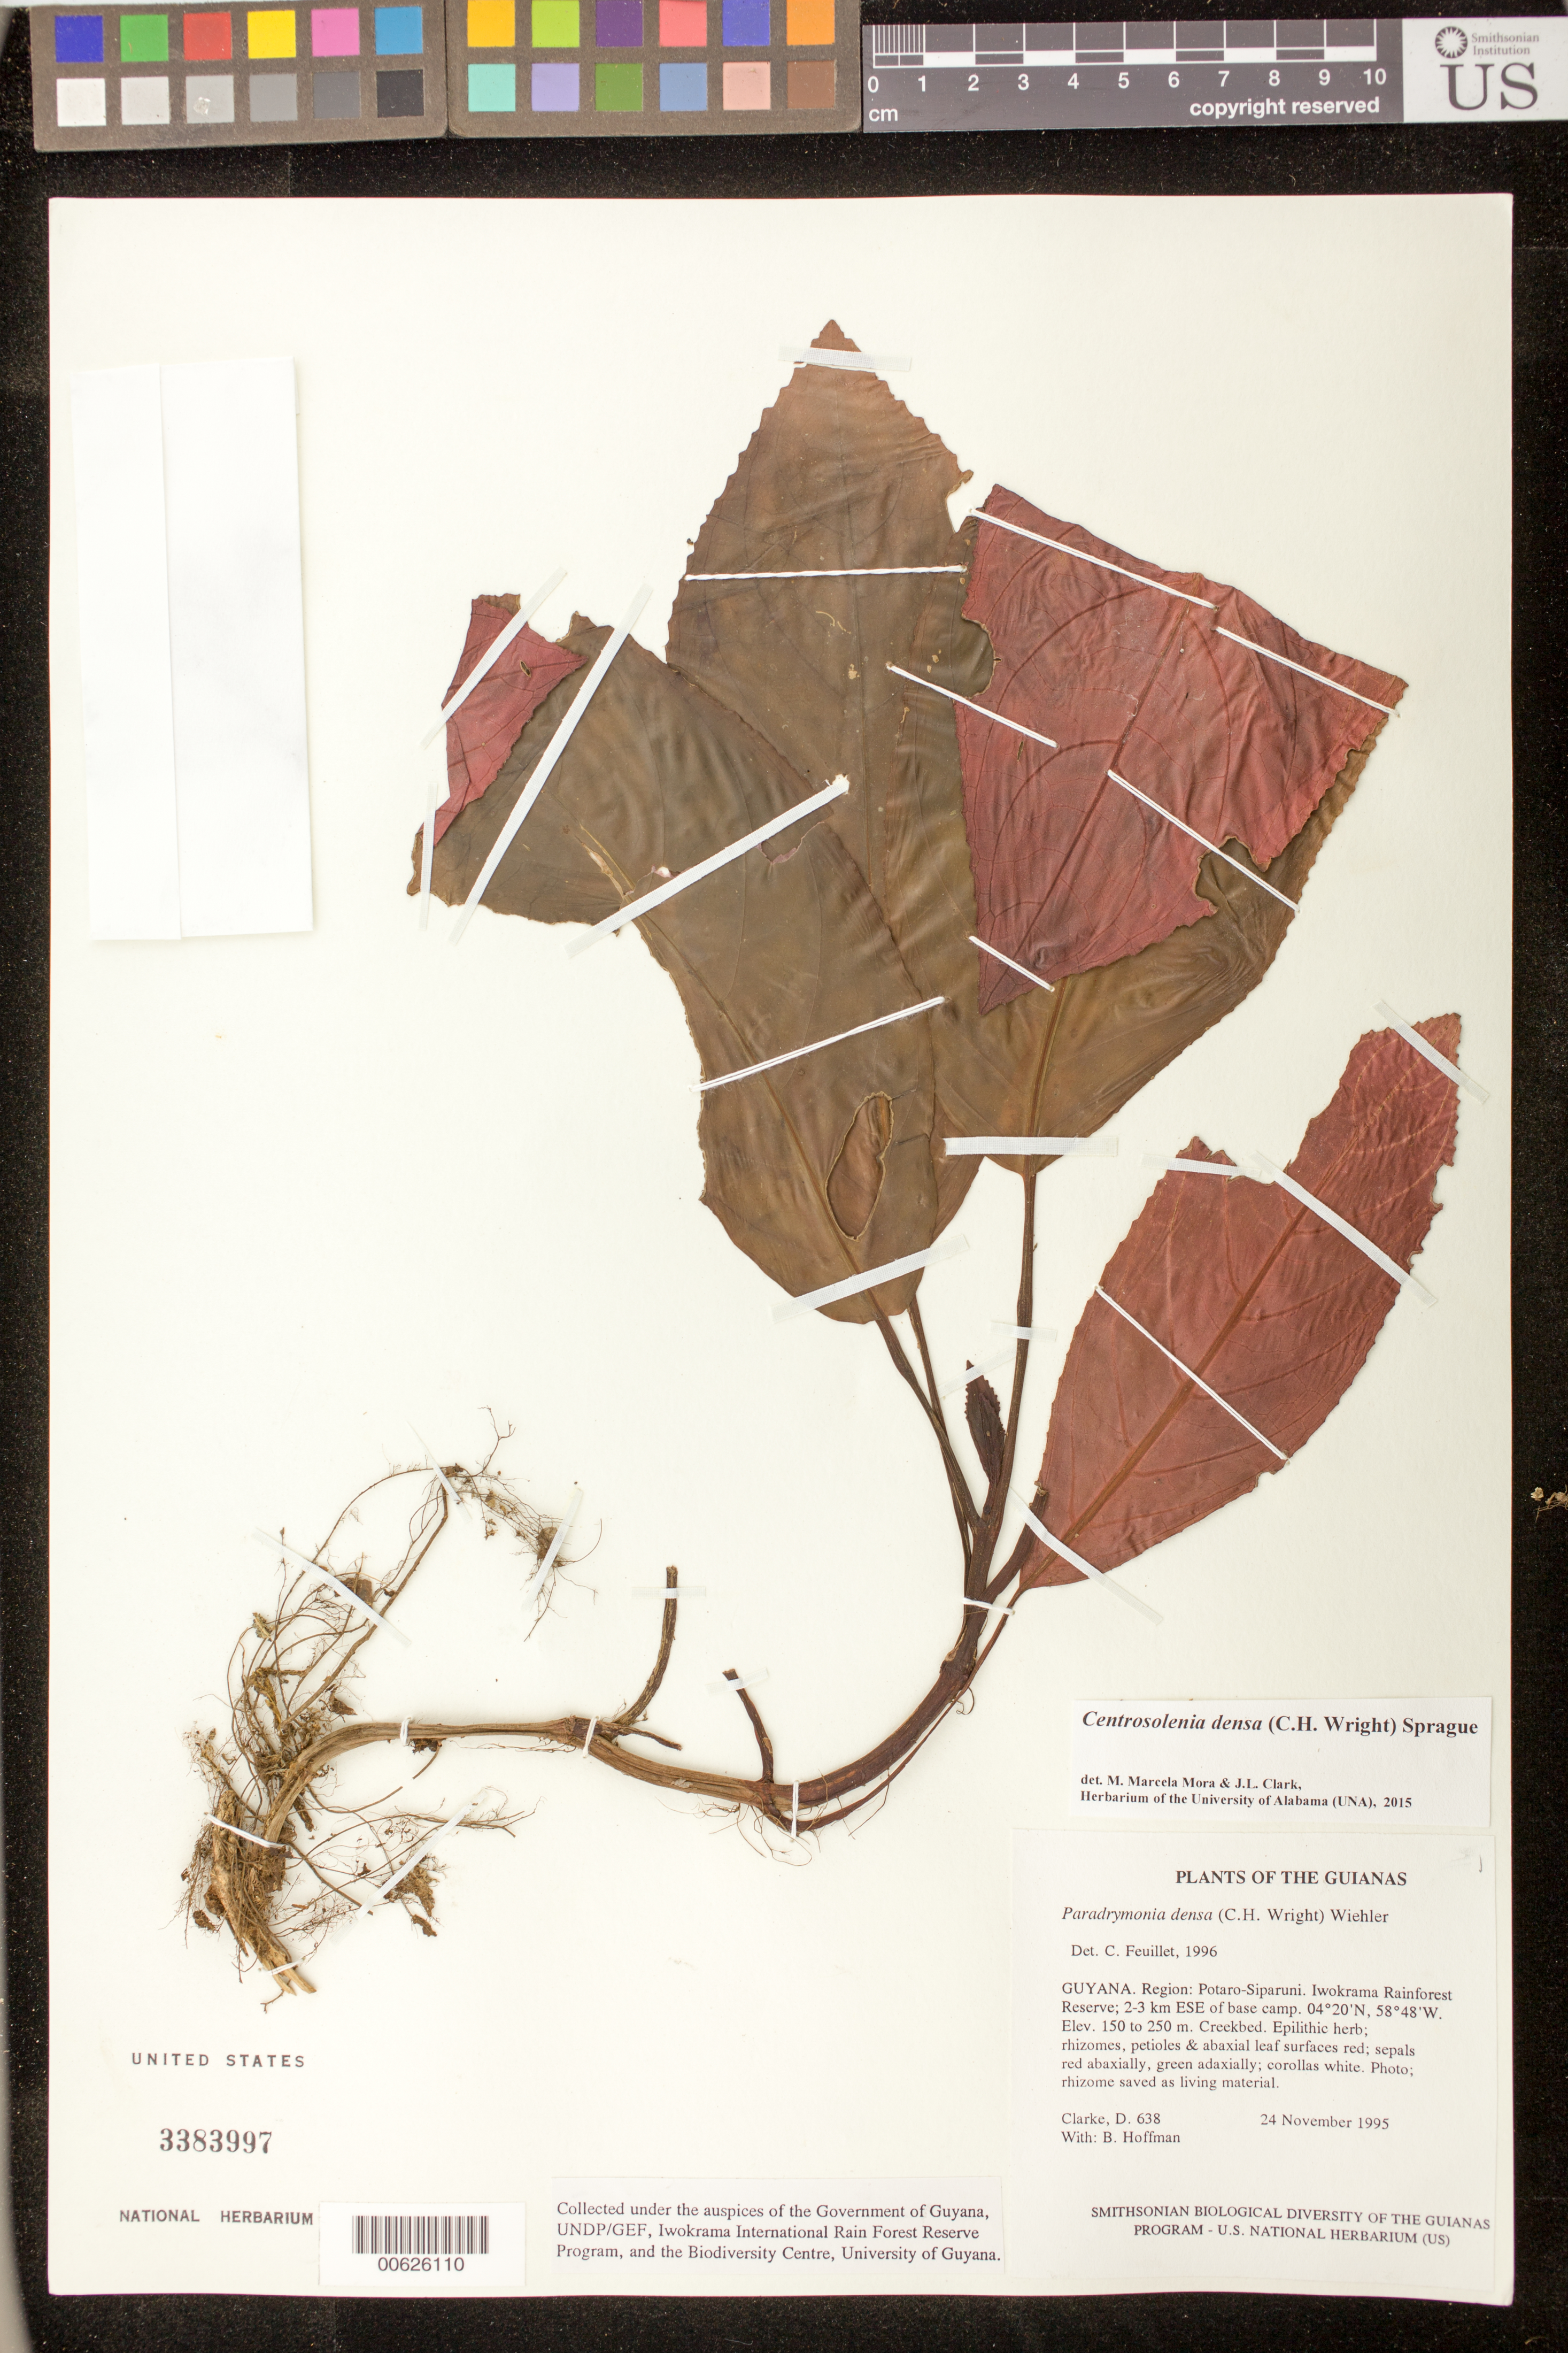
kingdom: Plantae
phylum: Tracheophyta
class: Magnoliopsida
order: Lamiales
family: Gesneriaceae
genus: Centrosolenia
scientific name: Centrosolenia densa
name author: (C.H. Wright) Sprague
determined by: Mora, M. M.; Clark, J. L.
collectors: H. D. Clarke & B. Hoffman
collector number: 638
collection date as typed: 24 Nov 1995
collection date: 1995-11-24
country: Guyana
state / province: Potaro-Siparuni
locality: Iwokrama Rainforest Reserve; 2-3 km ESE of base camp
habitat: Creekbed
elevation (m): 150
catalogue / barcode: US 3383997